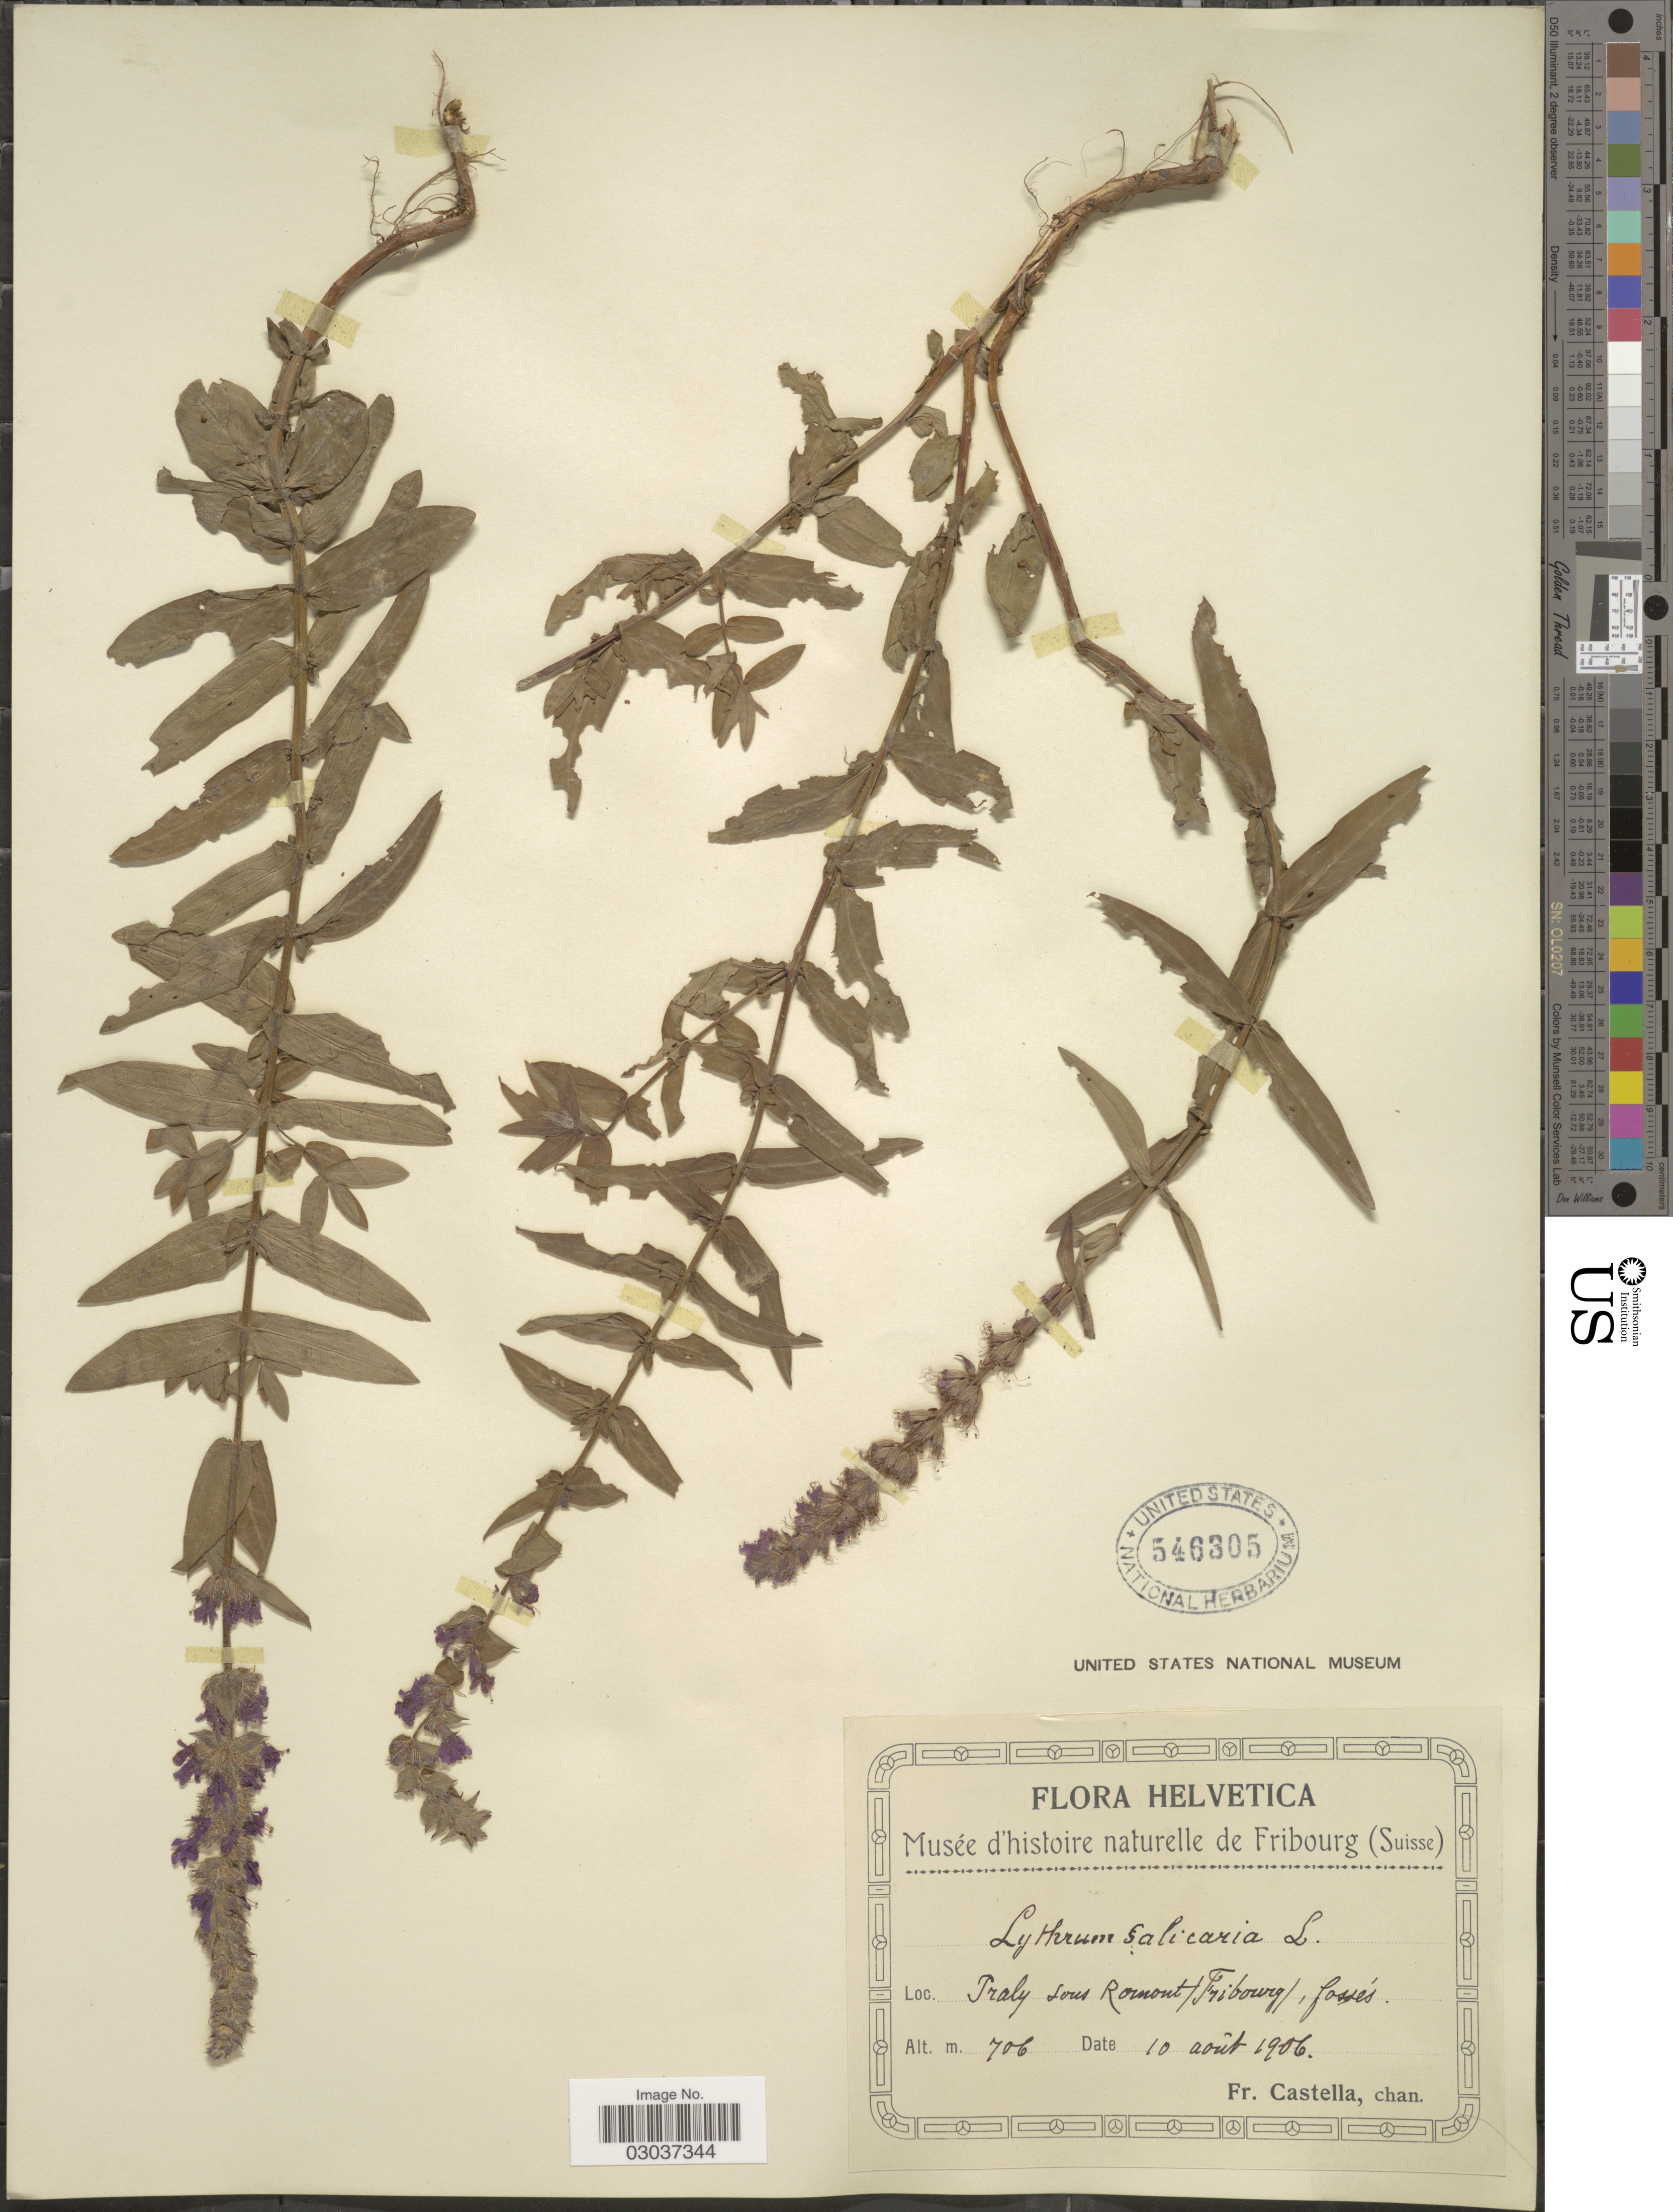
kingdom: Plantae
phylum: Tracheophyta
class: Magnoliopsida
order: Myrtales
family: Lythraceae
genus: Lythrum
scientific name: Lythrum salicaria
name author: L.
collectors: Fr. Castella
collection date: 1906-08-10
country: Switzerland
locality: Traly sous Romont / Fribourg /, fossés.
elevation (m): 706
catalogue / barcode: US 546305